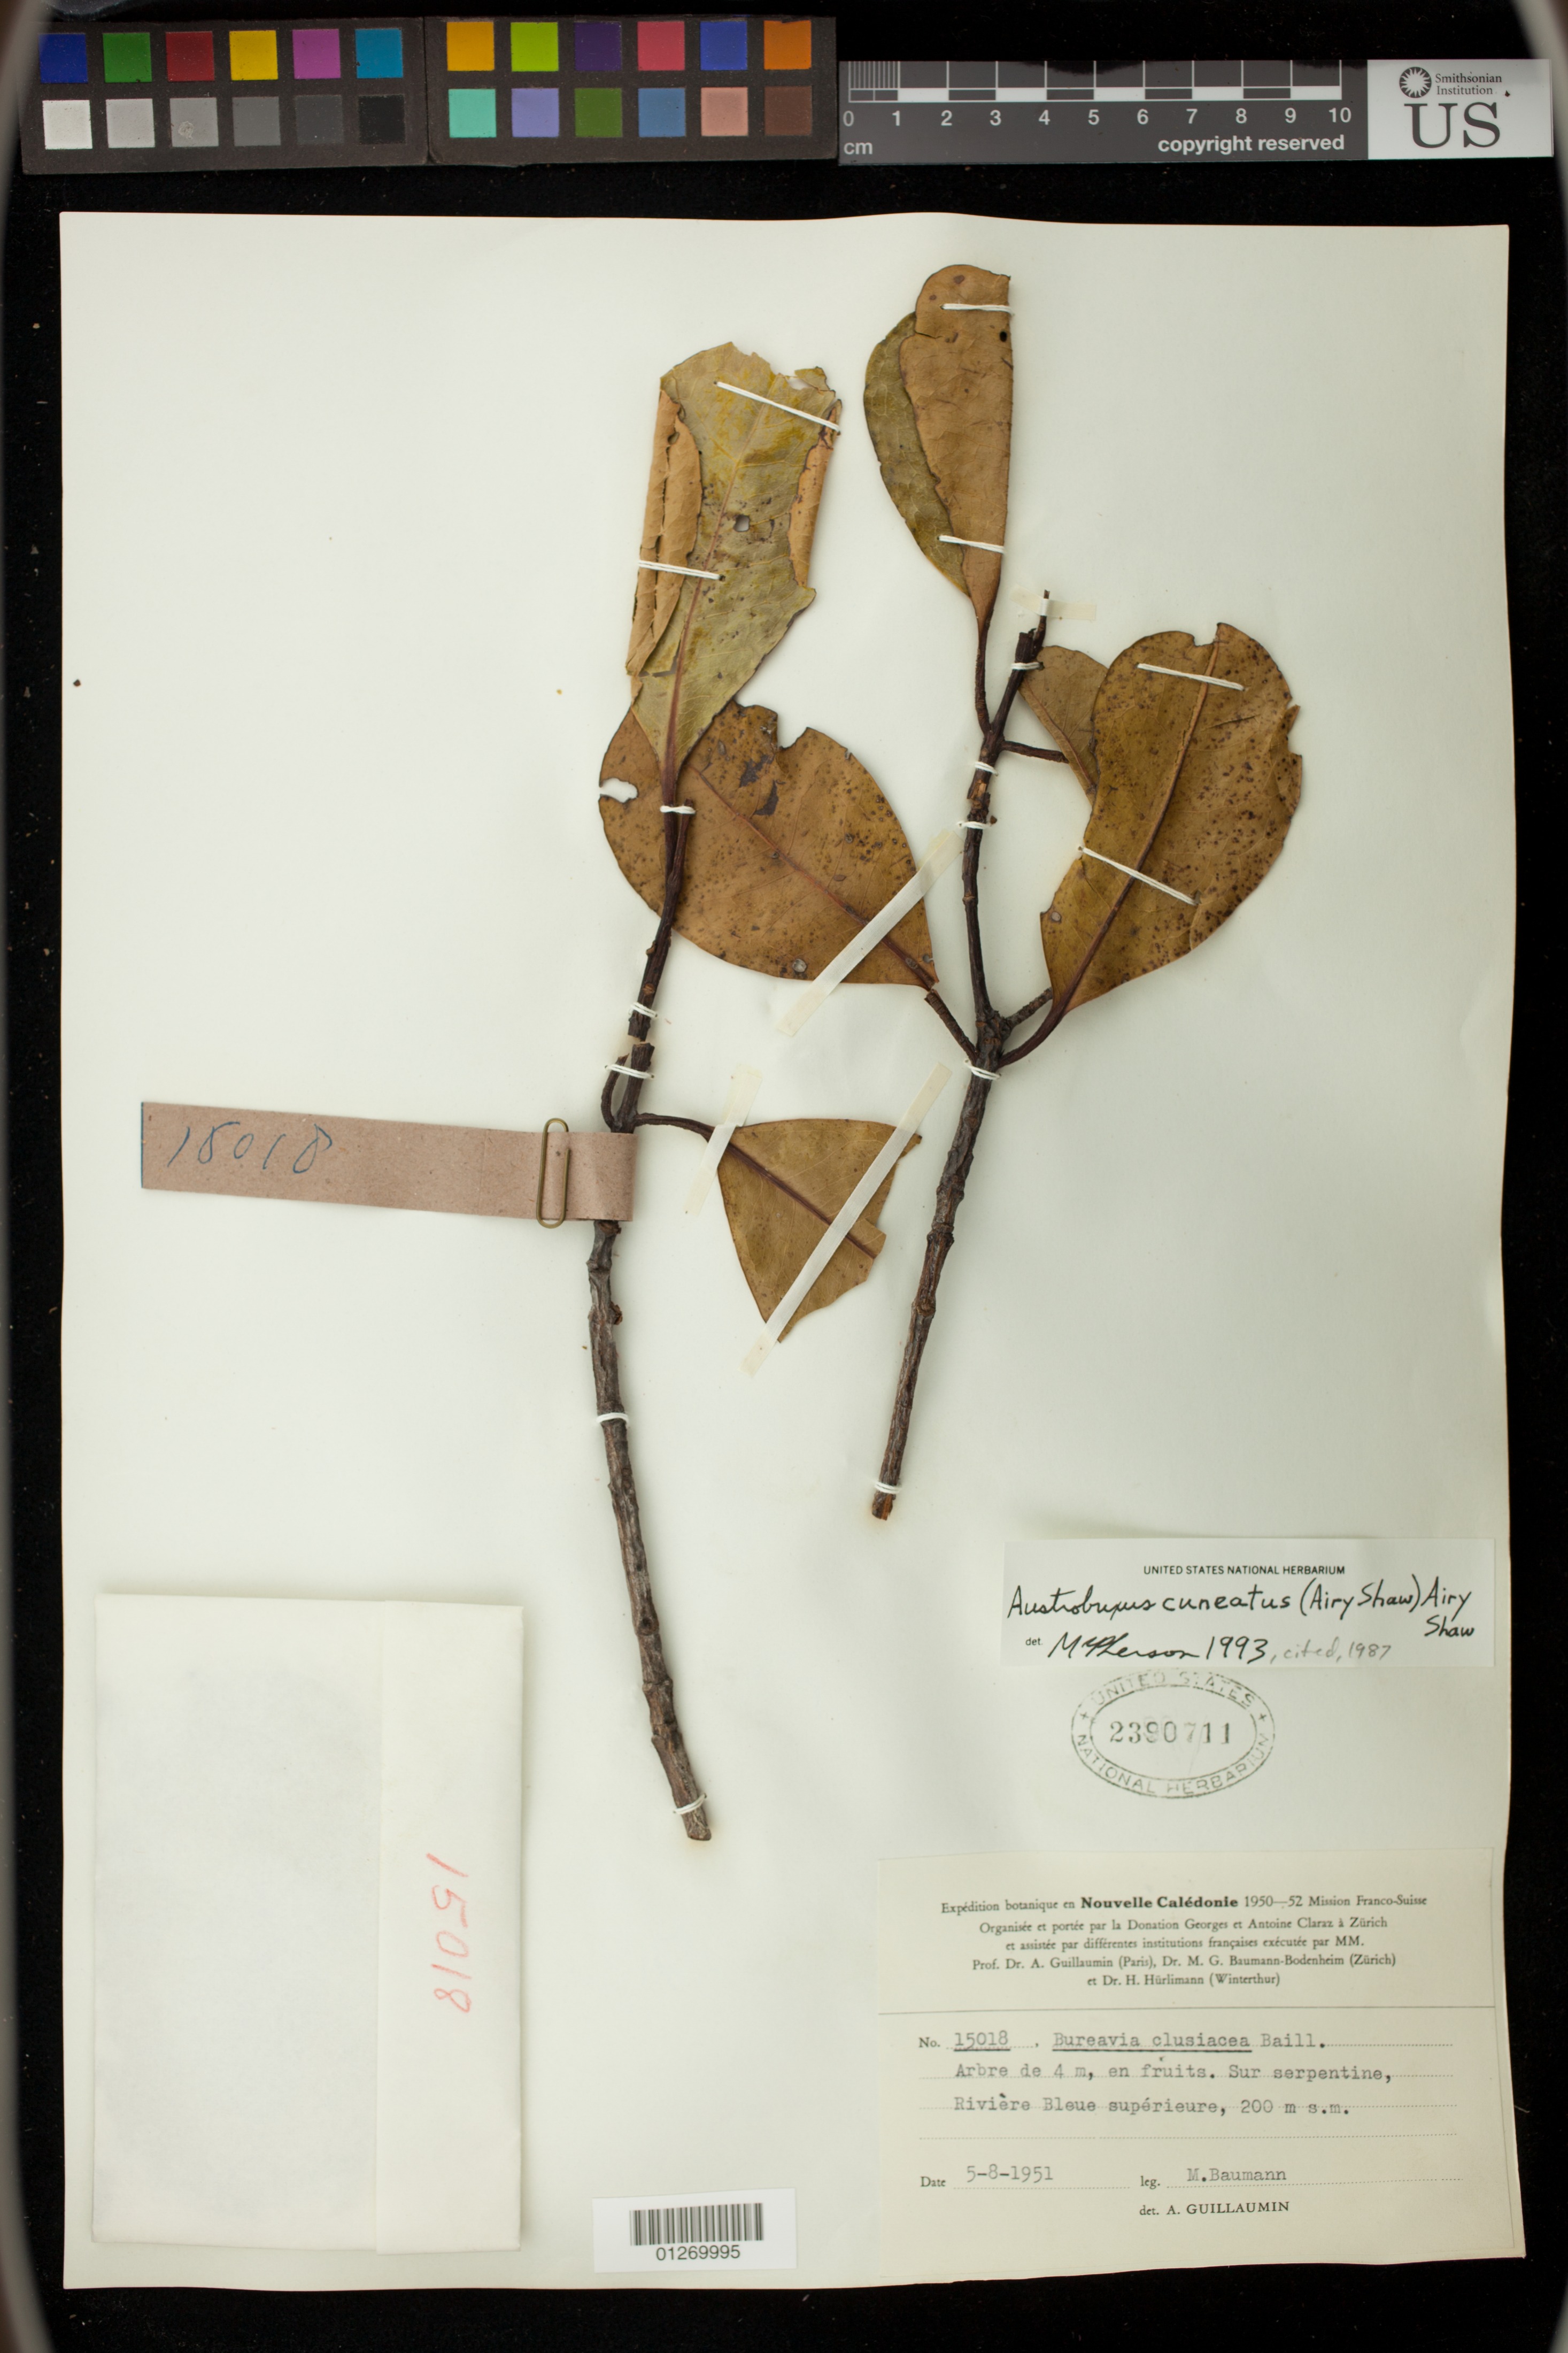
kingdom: Plantae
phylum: Tracheophyta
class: Magnoliopsida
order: Malpighiales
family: Picrodendraceae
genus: Austrobuxus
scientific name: Austrobuxus cuneatus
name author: (Airy Shaw) Airy Shaw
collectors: M. G. Baumann-Bodenheim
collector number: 15018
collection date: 1951-08-05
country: New Caledonia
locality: Riviere Bleue superieure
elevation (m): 200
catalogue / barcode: US 2390711